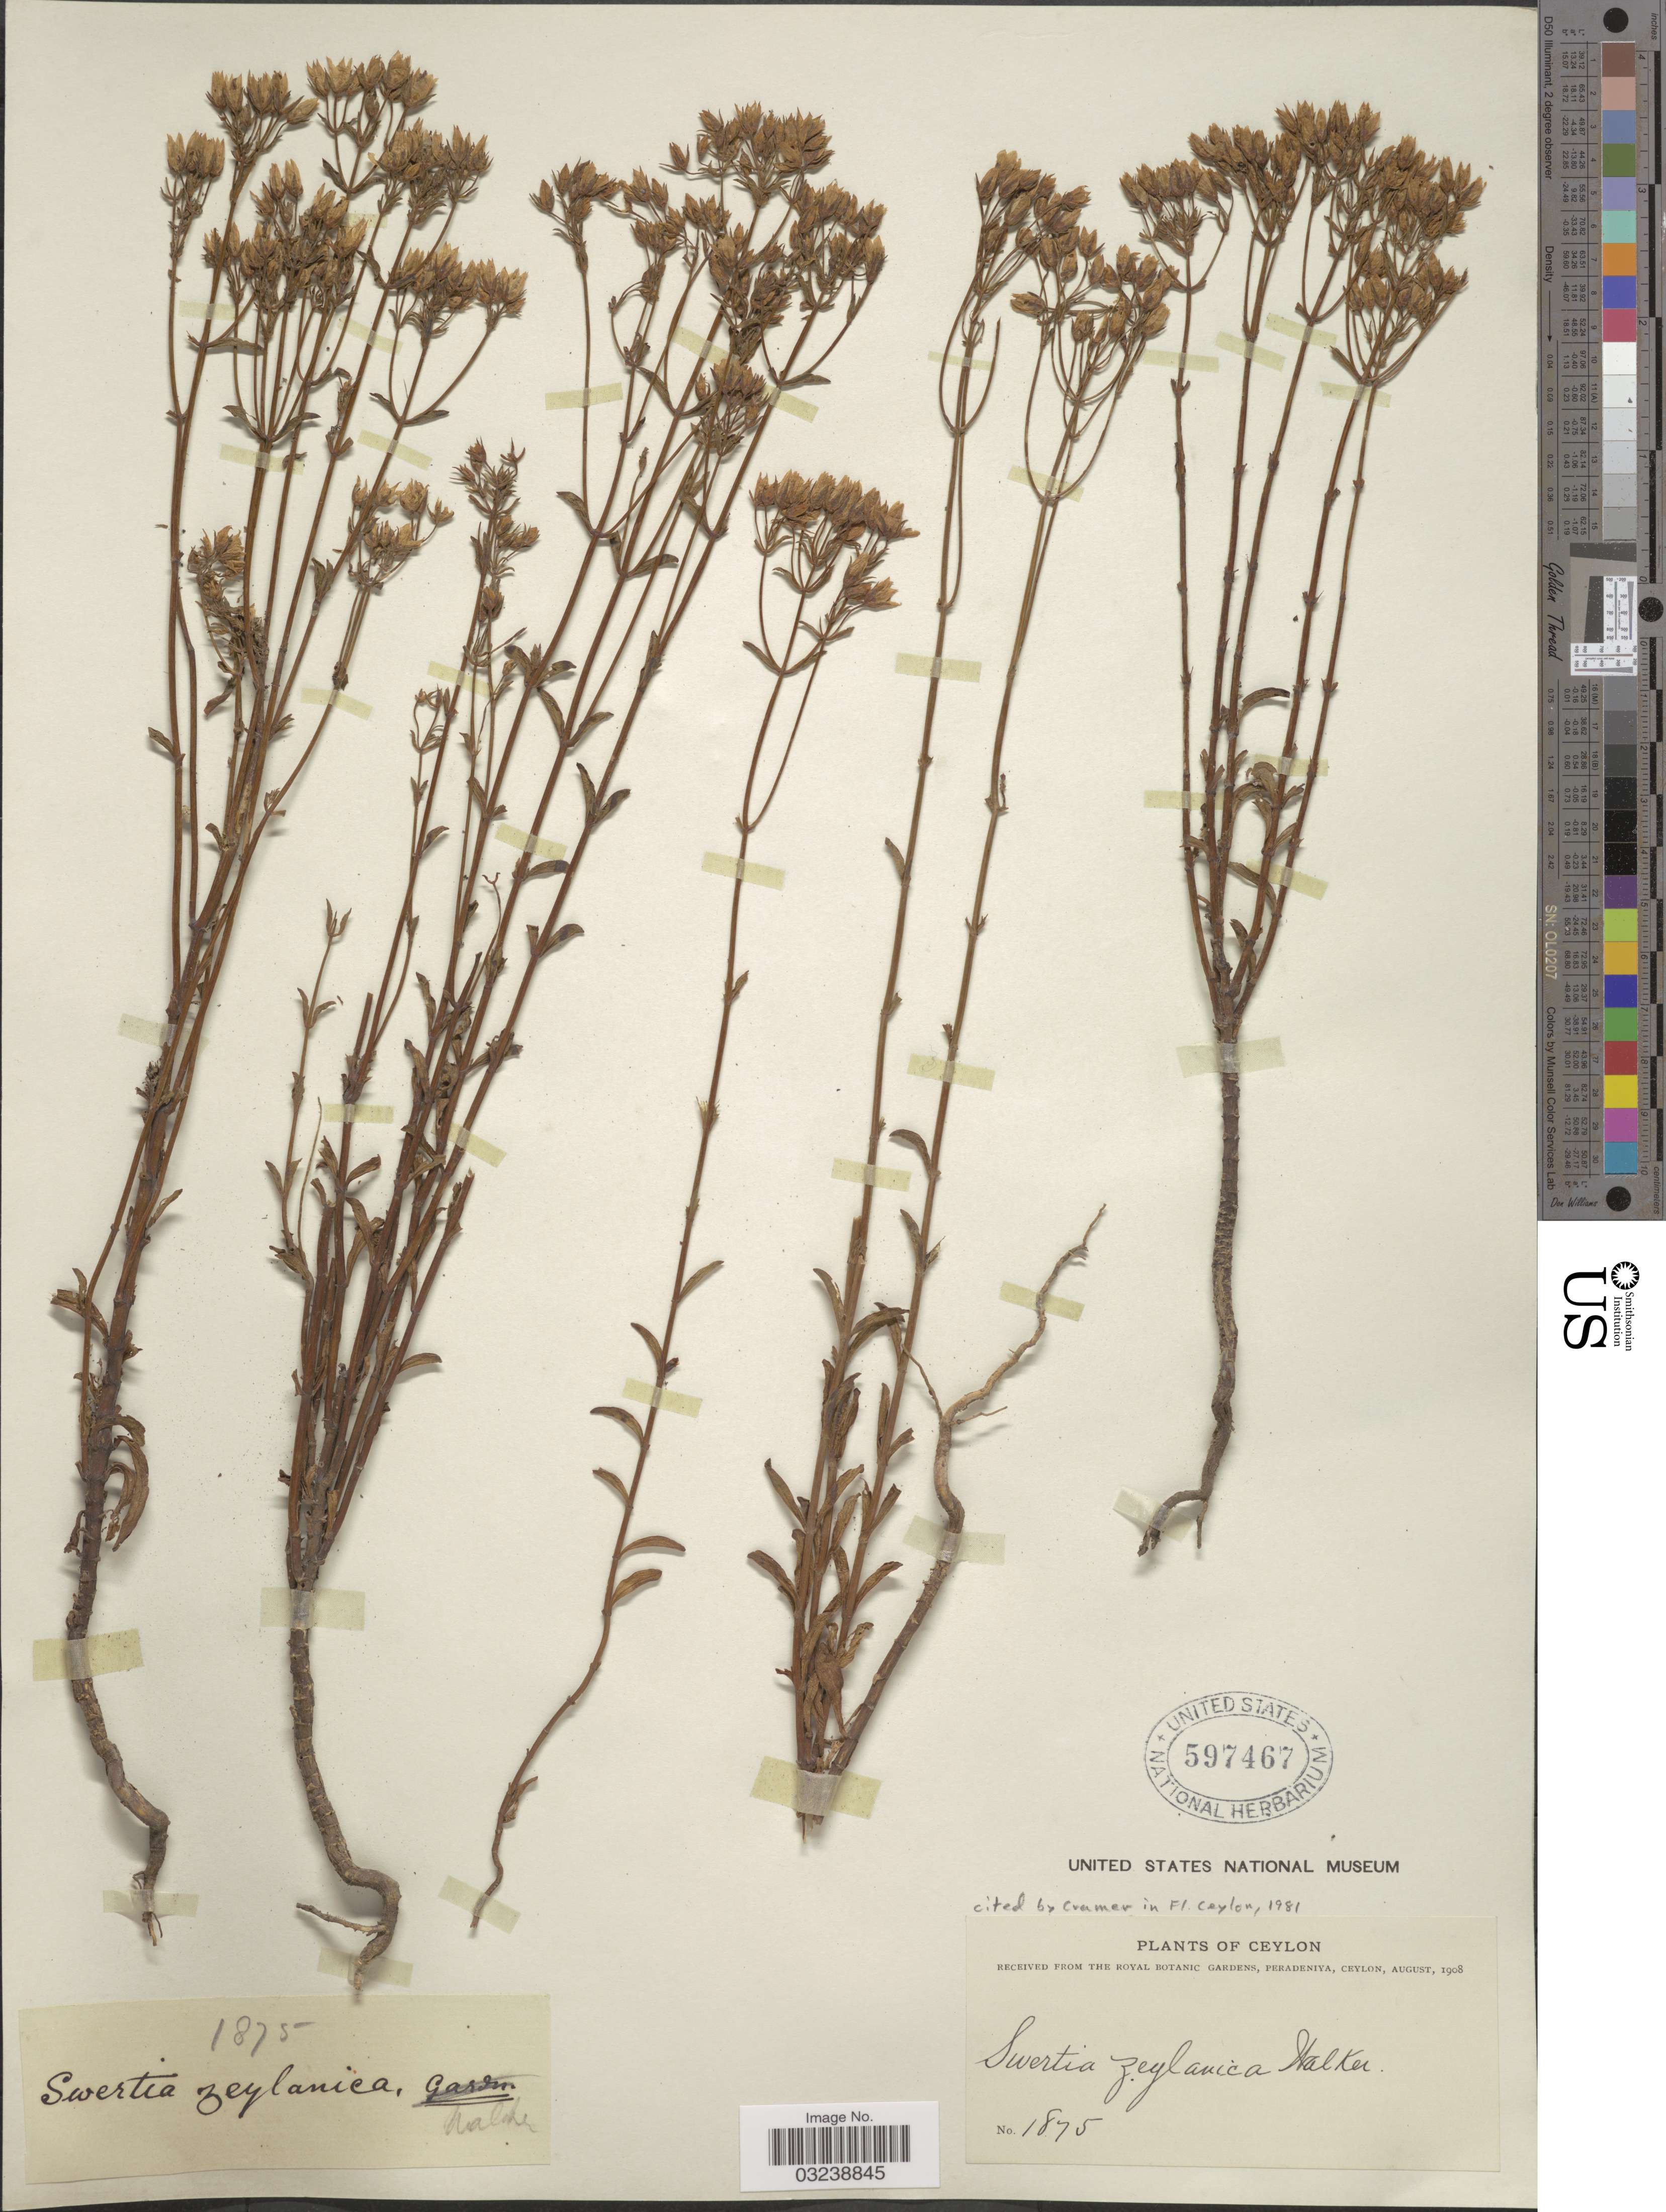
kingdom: Plantae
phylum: Tracheophyta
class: Magnoliopsida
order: Gentianales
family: Gentianaceae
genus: Swertia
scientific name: Swertia zeylanica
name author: Walker ex Griseb.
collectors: Royal Botanic Gardens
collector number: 1875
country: Sri Lanka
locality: Ceylon.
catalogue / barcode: US 597467